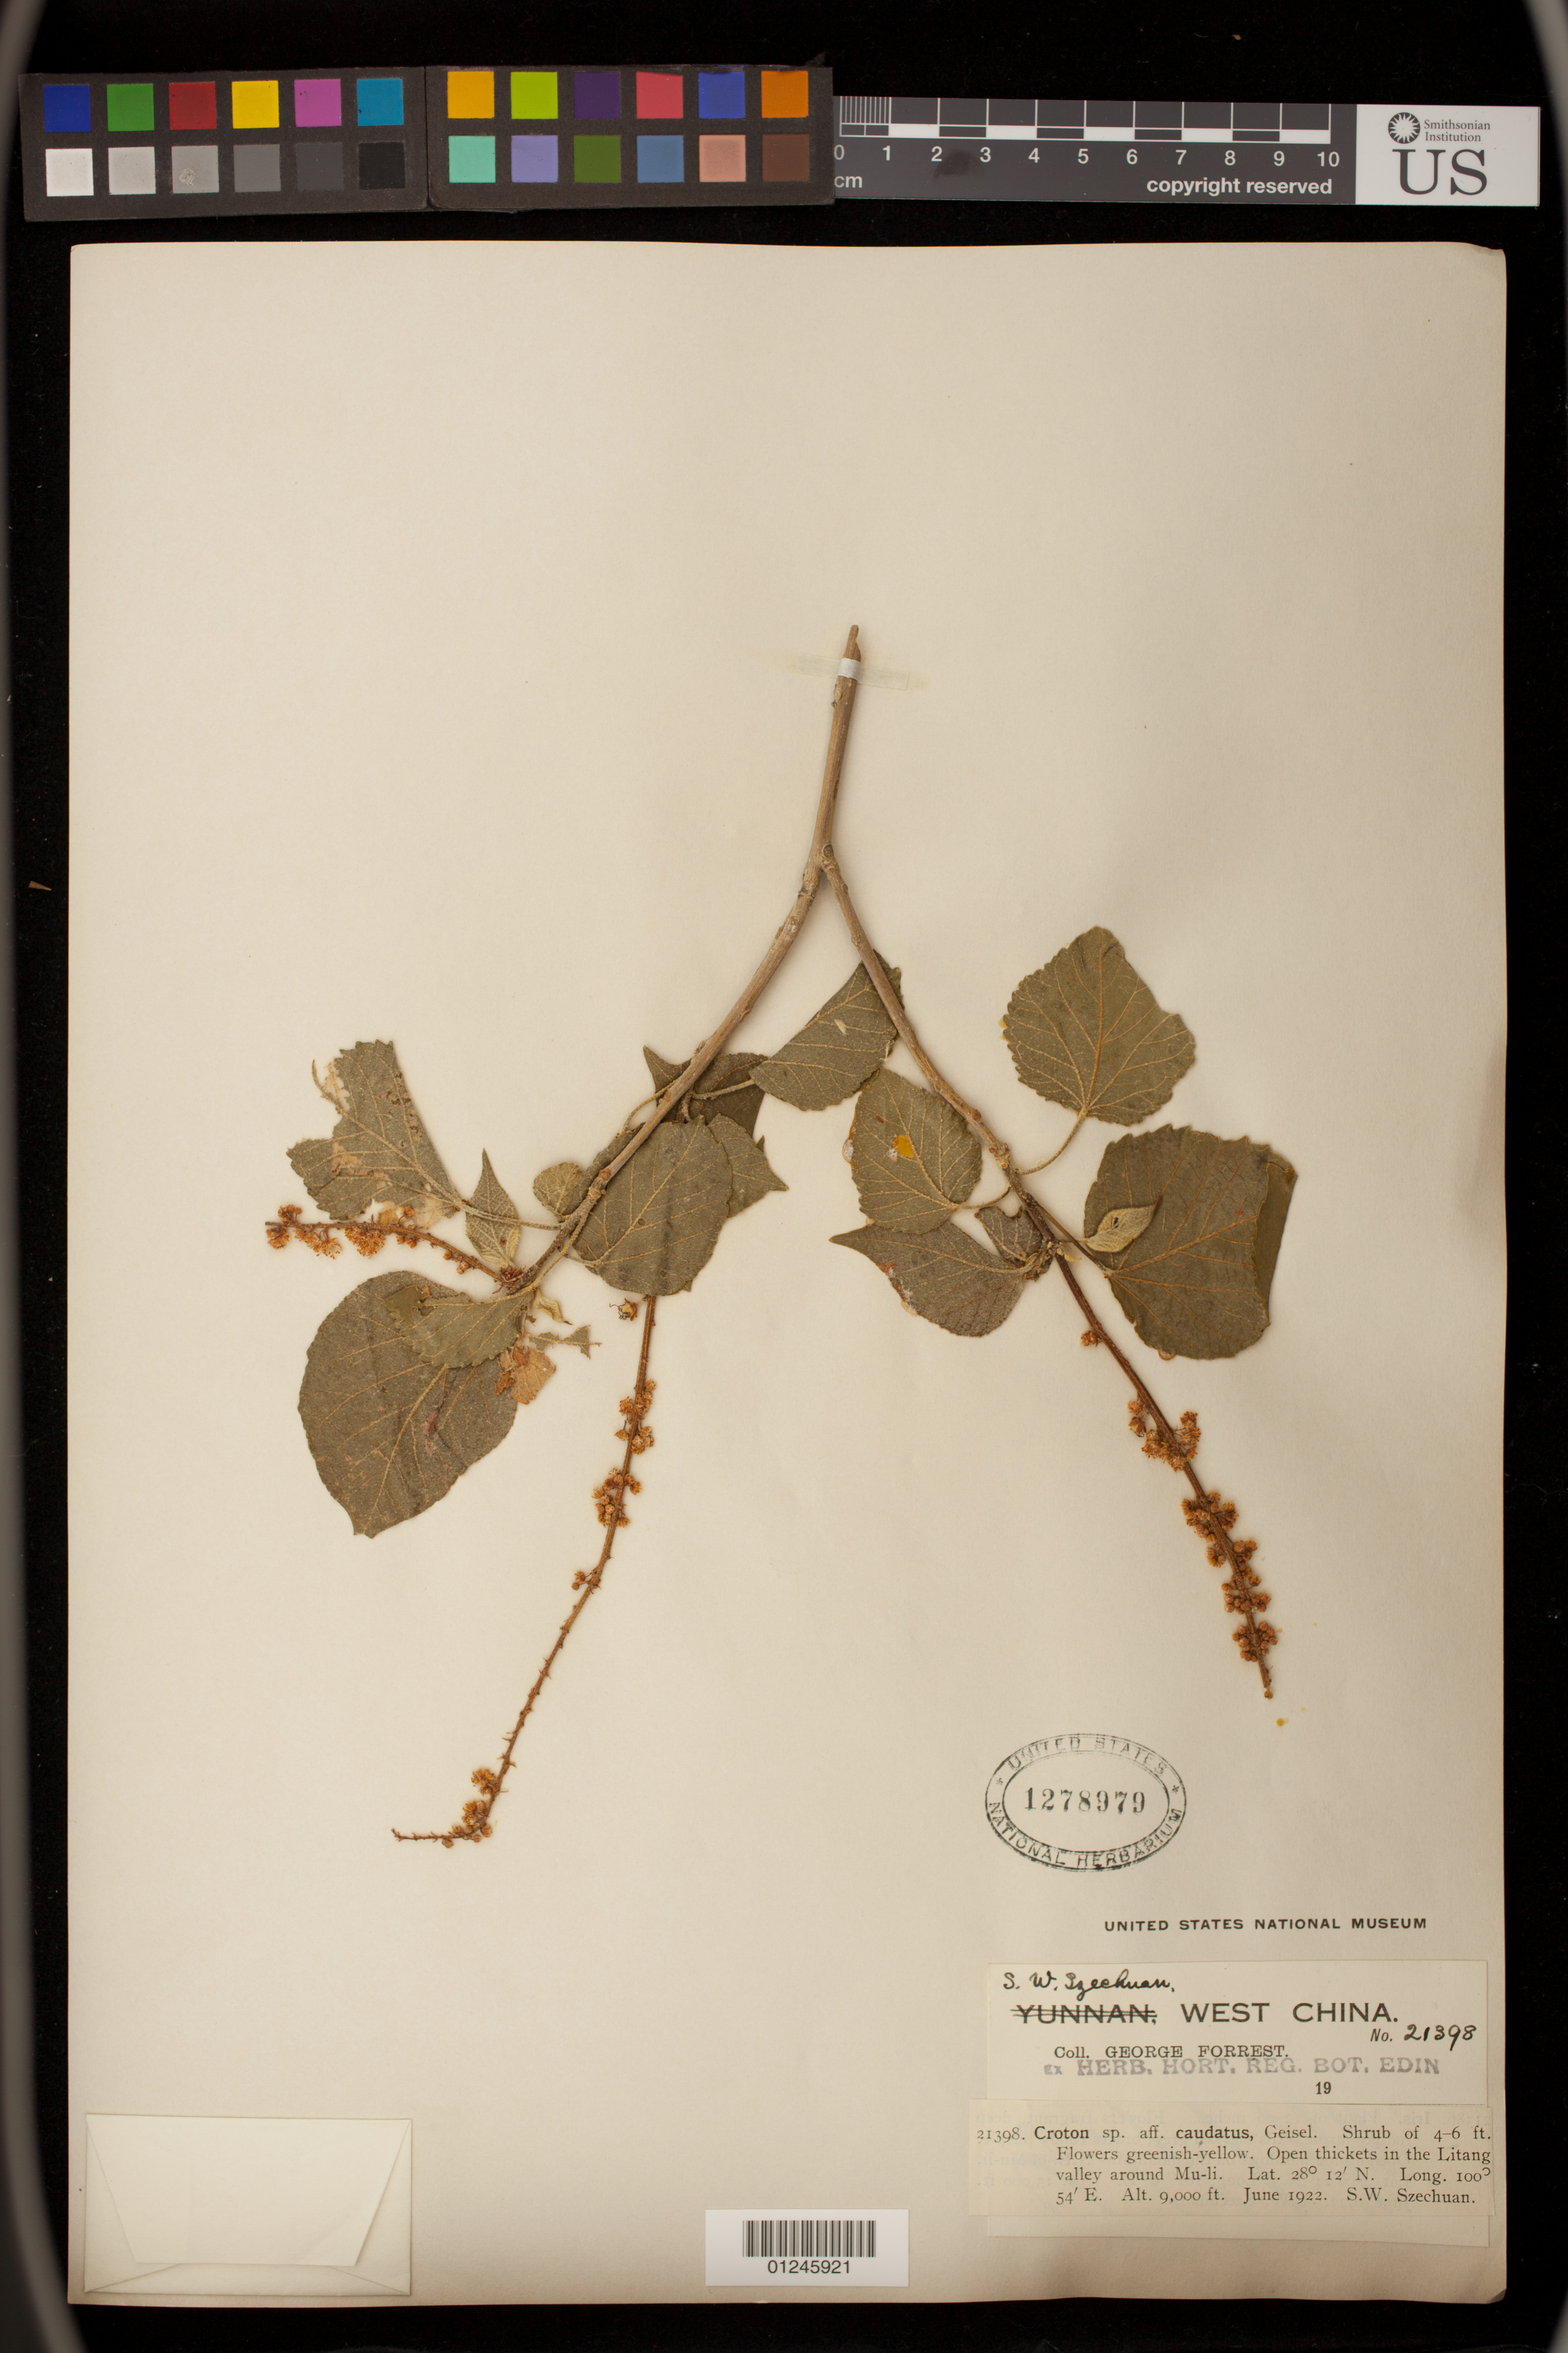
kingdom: Plantae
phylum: Tracheophyta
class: Magnoliopsida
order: Malpighiales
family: Euphorbiaceae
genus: Croton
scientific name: Croton caudatus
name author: Geiseler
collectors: G. Forrest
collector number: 21398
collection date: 1922-06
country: China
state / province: Sichuan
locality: S.W. Szechuan.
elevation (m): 2743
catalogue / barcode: US 1278979